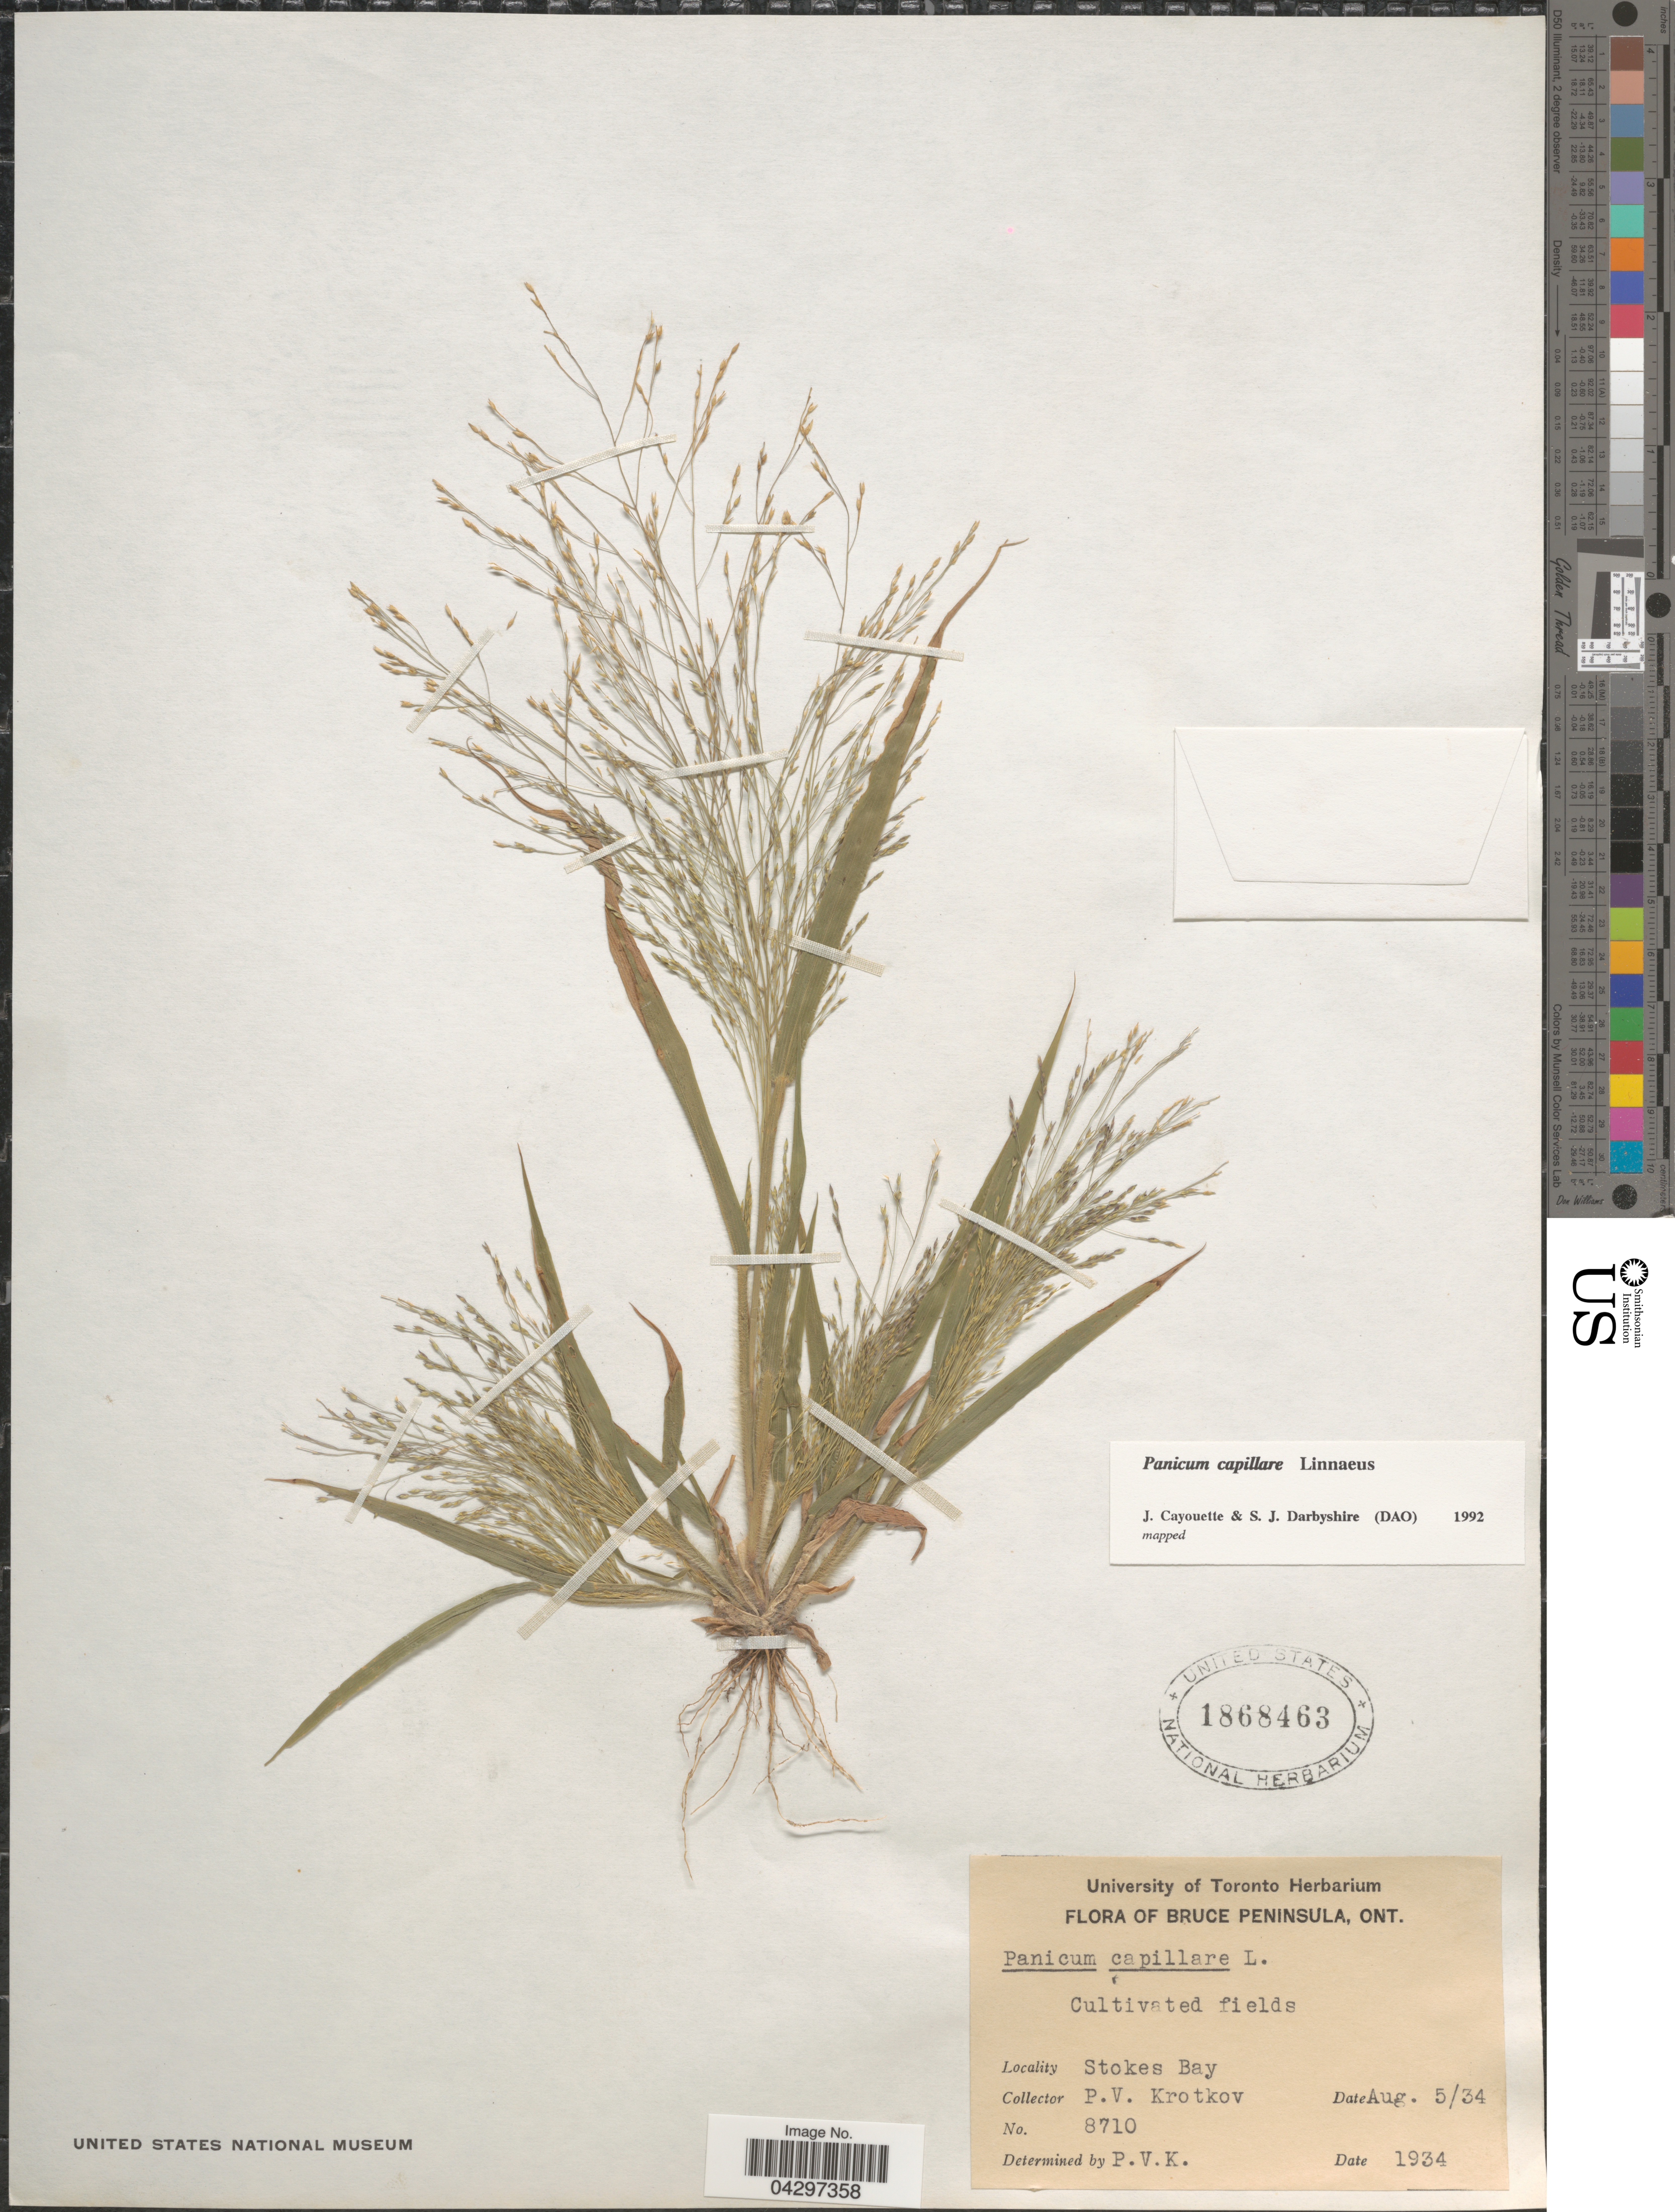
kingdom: Plantae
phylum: Tracheophyta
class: Liliopsida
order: Poales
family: Poaceae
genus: Panicum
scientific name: Panicum capillare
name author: L.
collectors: P. V. Krotkov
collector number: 8710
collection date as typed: Transcribed d/m/y: 5/8/34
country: Canada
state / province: Ontario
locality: Bruce Peninsula. Stokes Bay.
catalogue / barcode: US 1868463